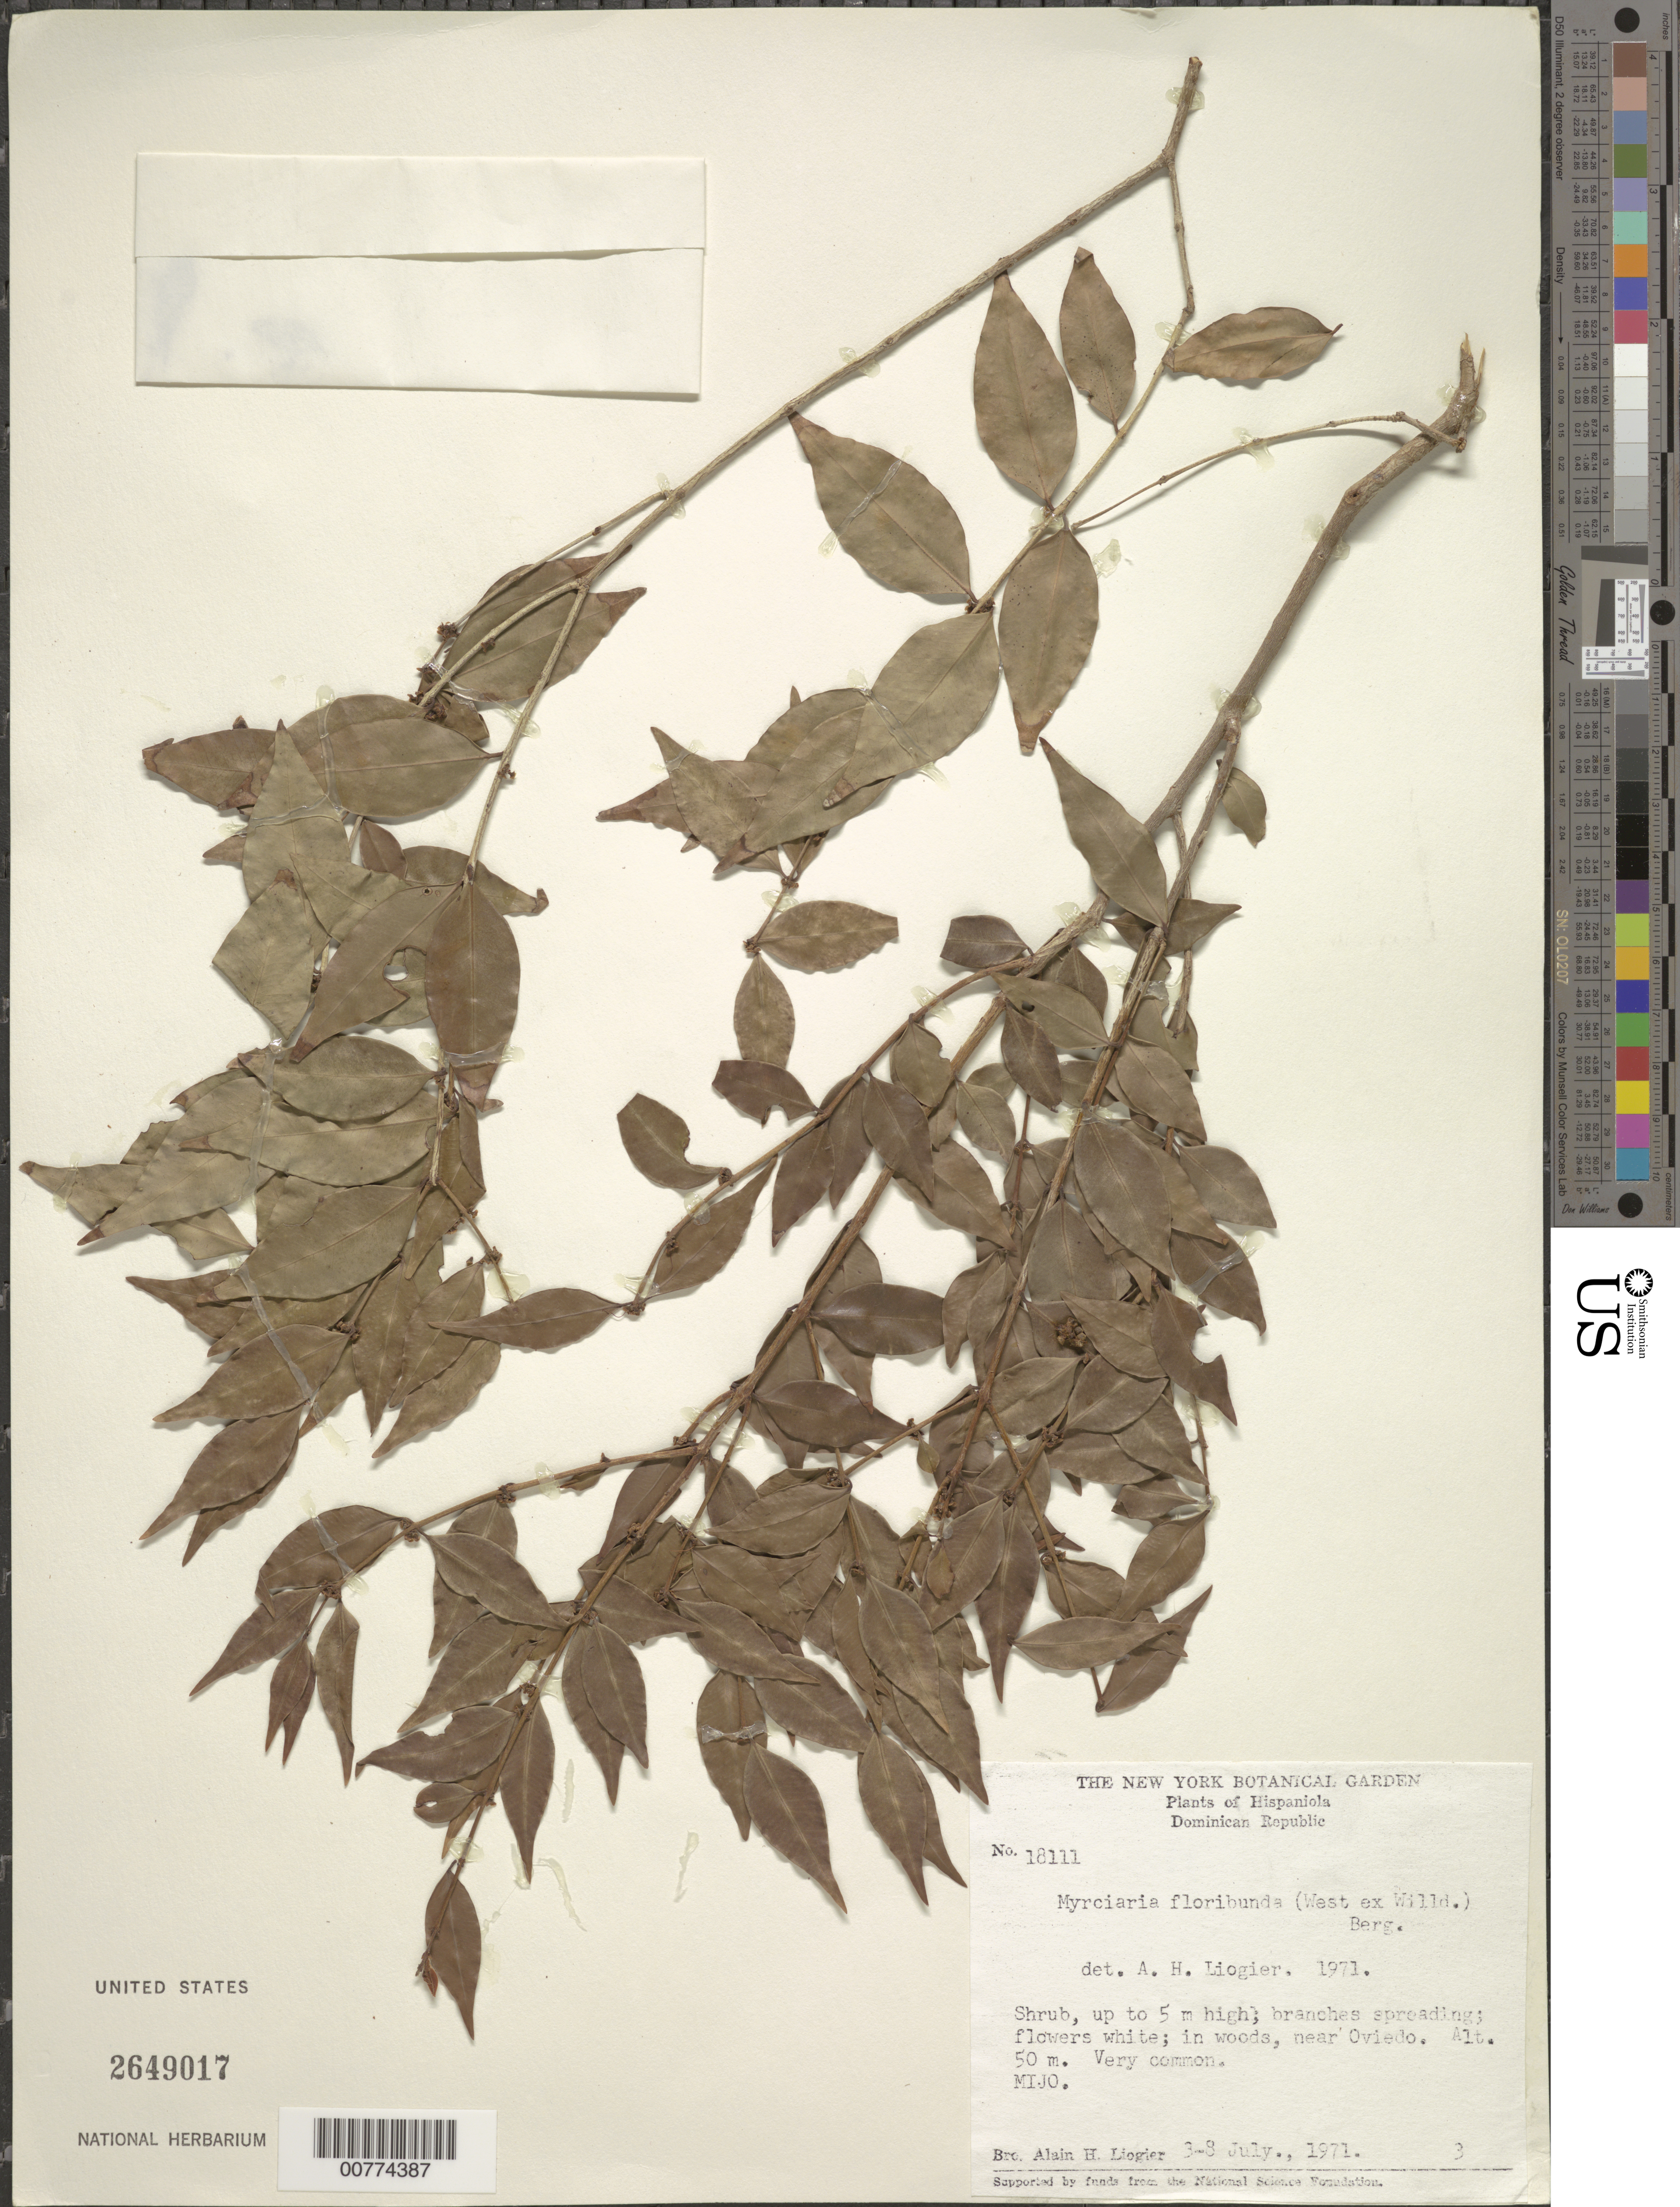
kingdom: Plantae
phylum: Tracheophyta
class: Magnoliopsida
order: Myrtales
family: Myrtaceae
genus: Myrciaria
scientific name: Myrciaria floribunda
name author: (H. West ex Willd.) O. Berg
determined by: Liogier, Alain H.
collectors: A. H. Liogier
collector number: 18111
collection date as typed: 03 Jul 1971 to 08 Jul 1971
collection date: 1971-07-03/1971-07-08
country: Dominican Republic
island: Hispaniola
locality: Near Oviedo.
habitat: In woods.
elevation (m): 50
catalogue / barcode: US 2649017